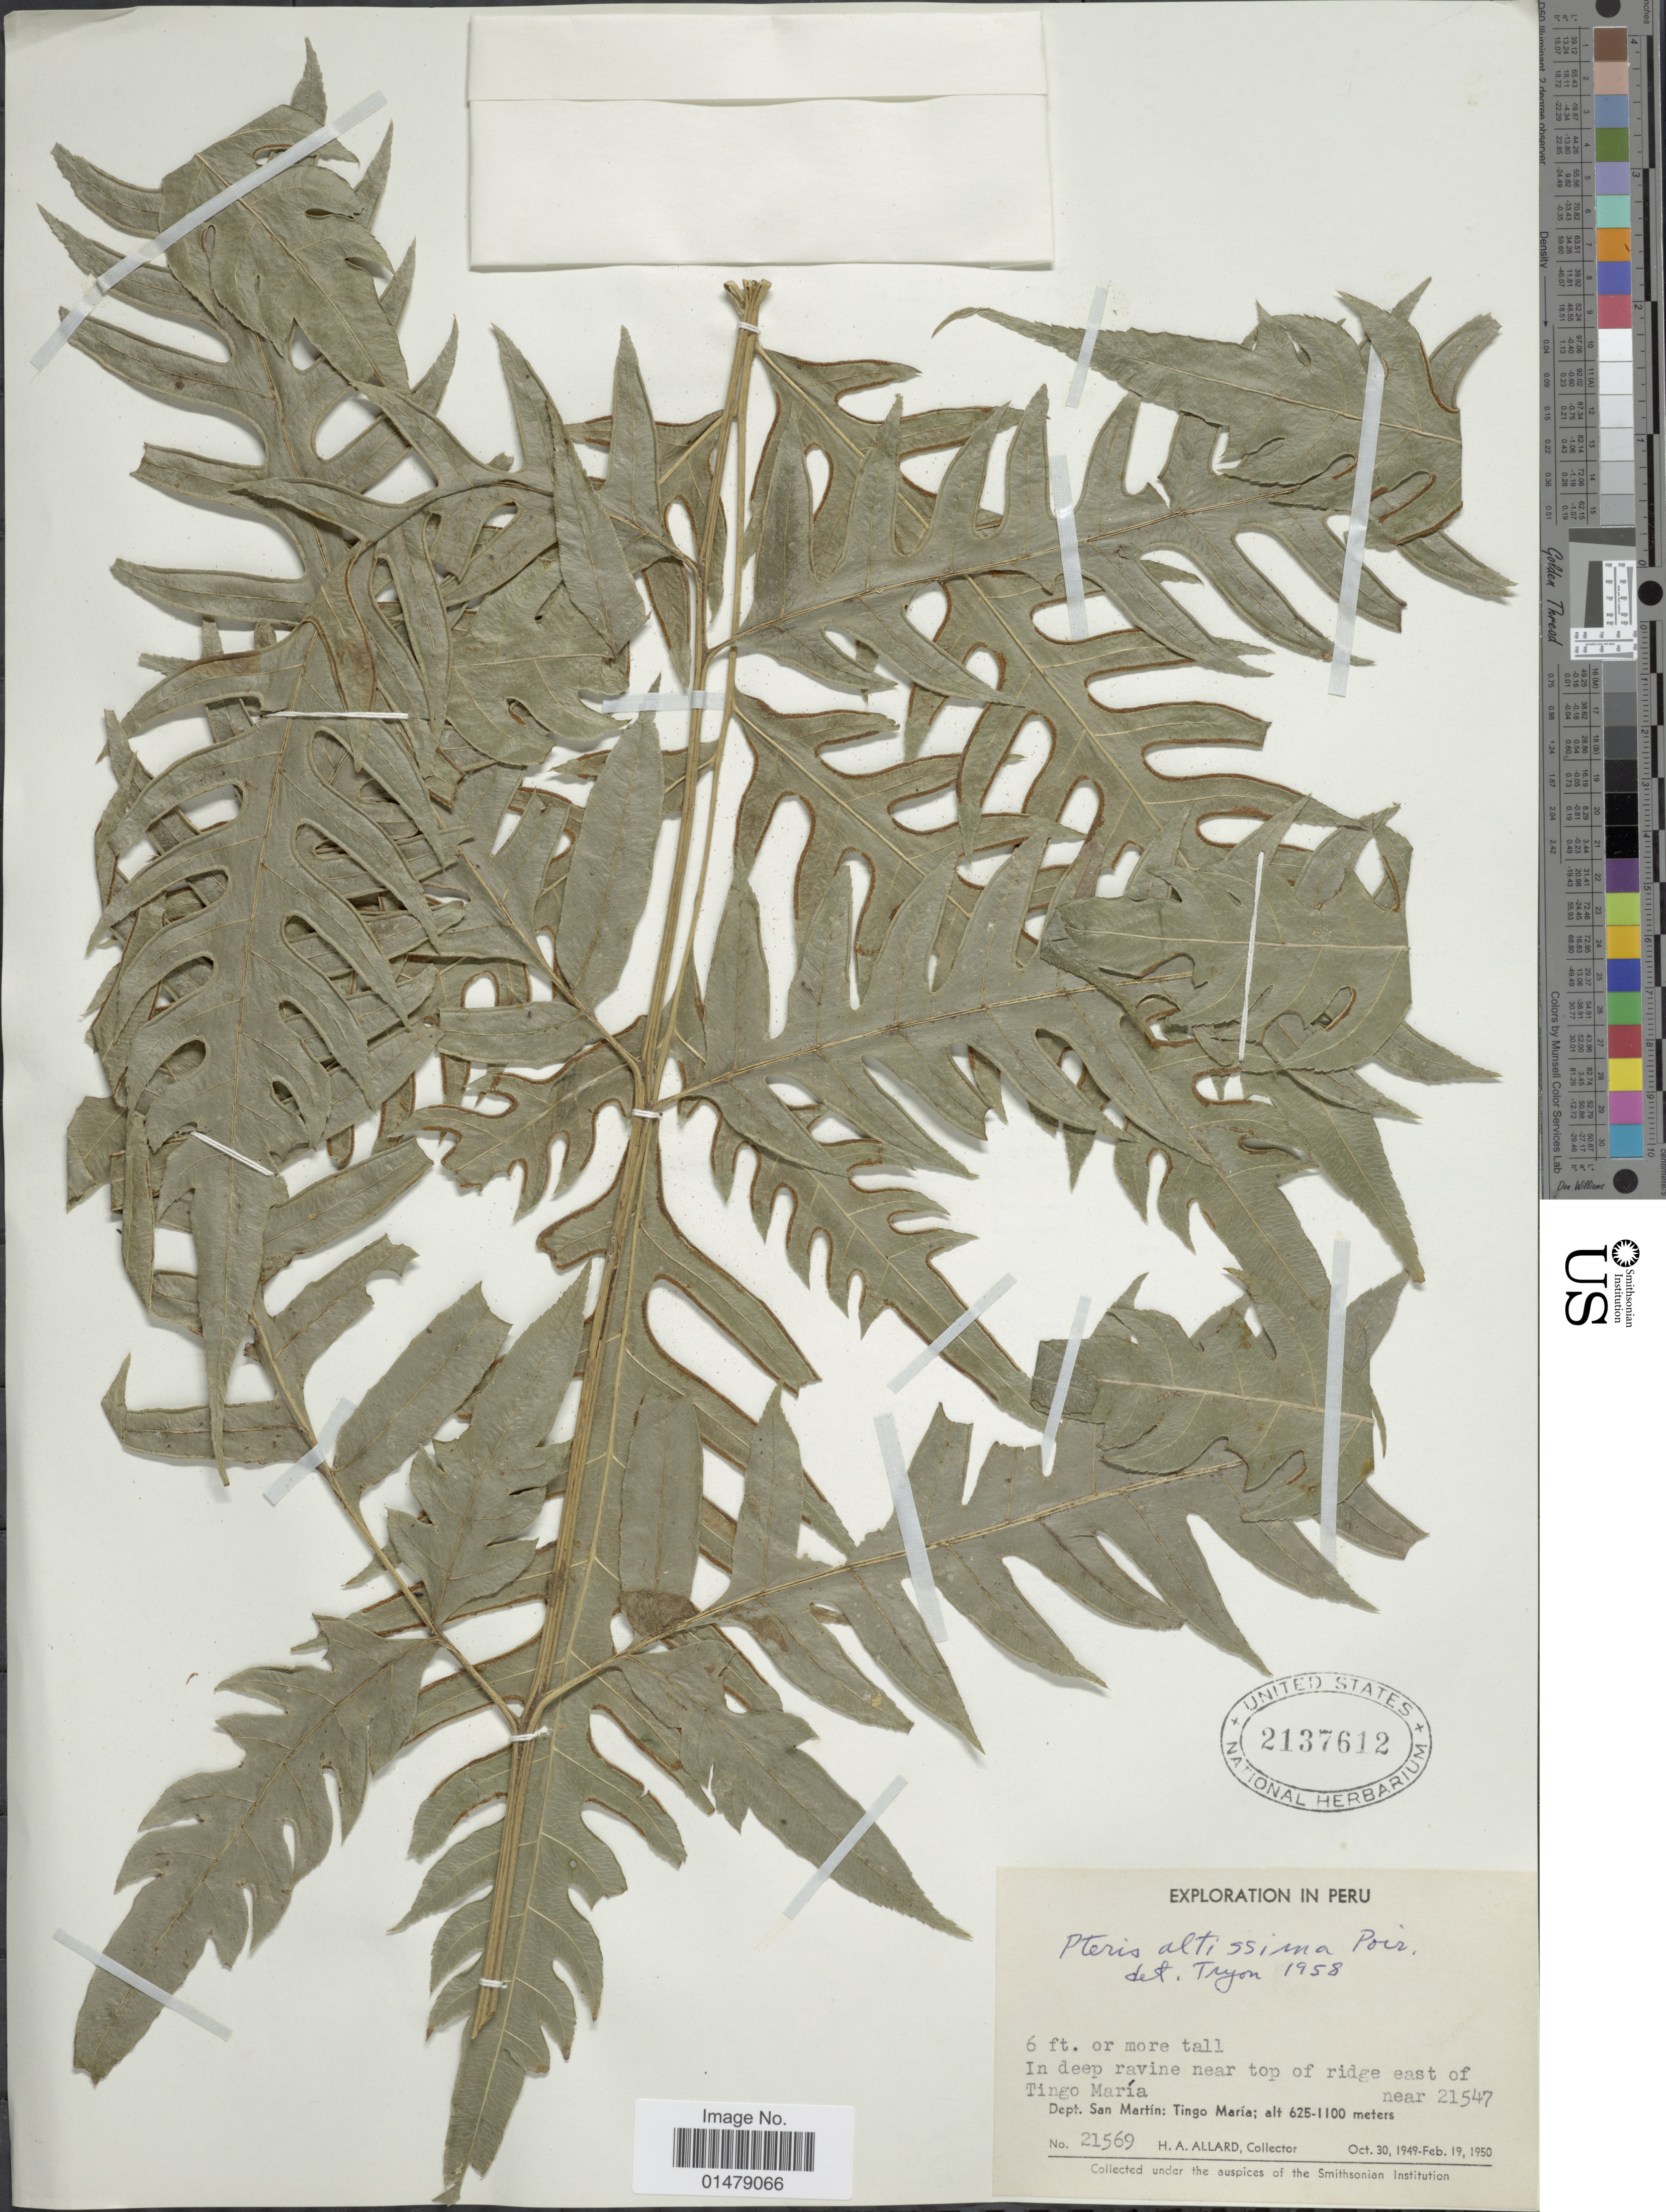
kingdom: Plantae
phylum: Tracheophyta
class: Polypodiopsida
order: Polypodiales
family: Pteridaceae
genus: Pteris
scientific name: Pteris altissima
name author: Poir.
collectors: H. A. Allard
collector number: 21569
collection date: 1949-10-30/1950-02-19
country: Peru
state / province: San Martín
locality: In deep ravine near top of ridge east of Tingo Maria. Dept. San Martin: Tingo Maria. Near 21547.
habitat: in deep ravine near top of ridge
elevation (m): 625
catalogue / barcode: US 2137612